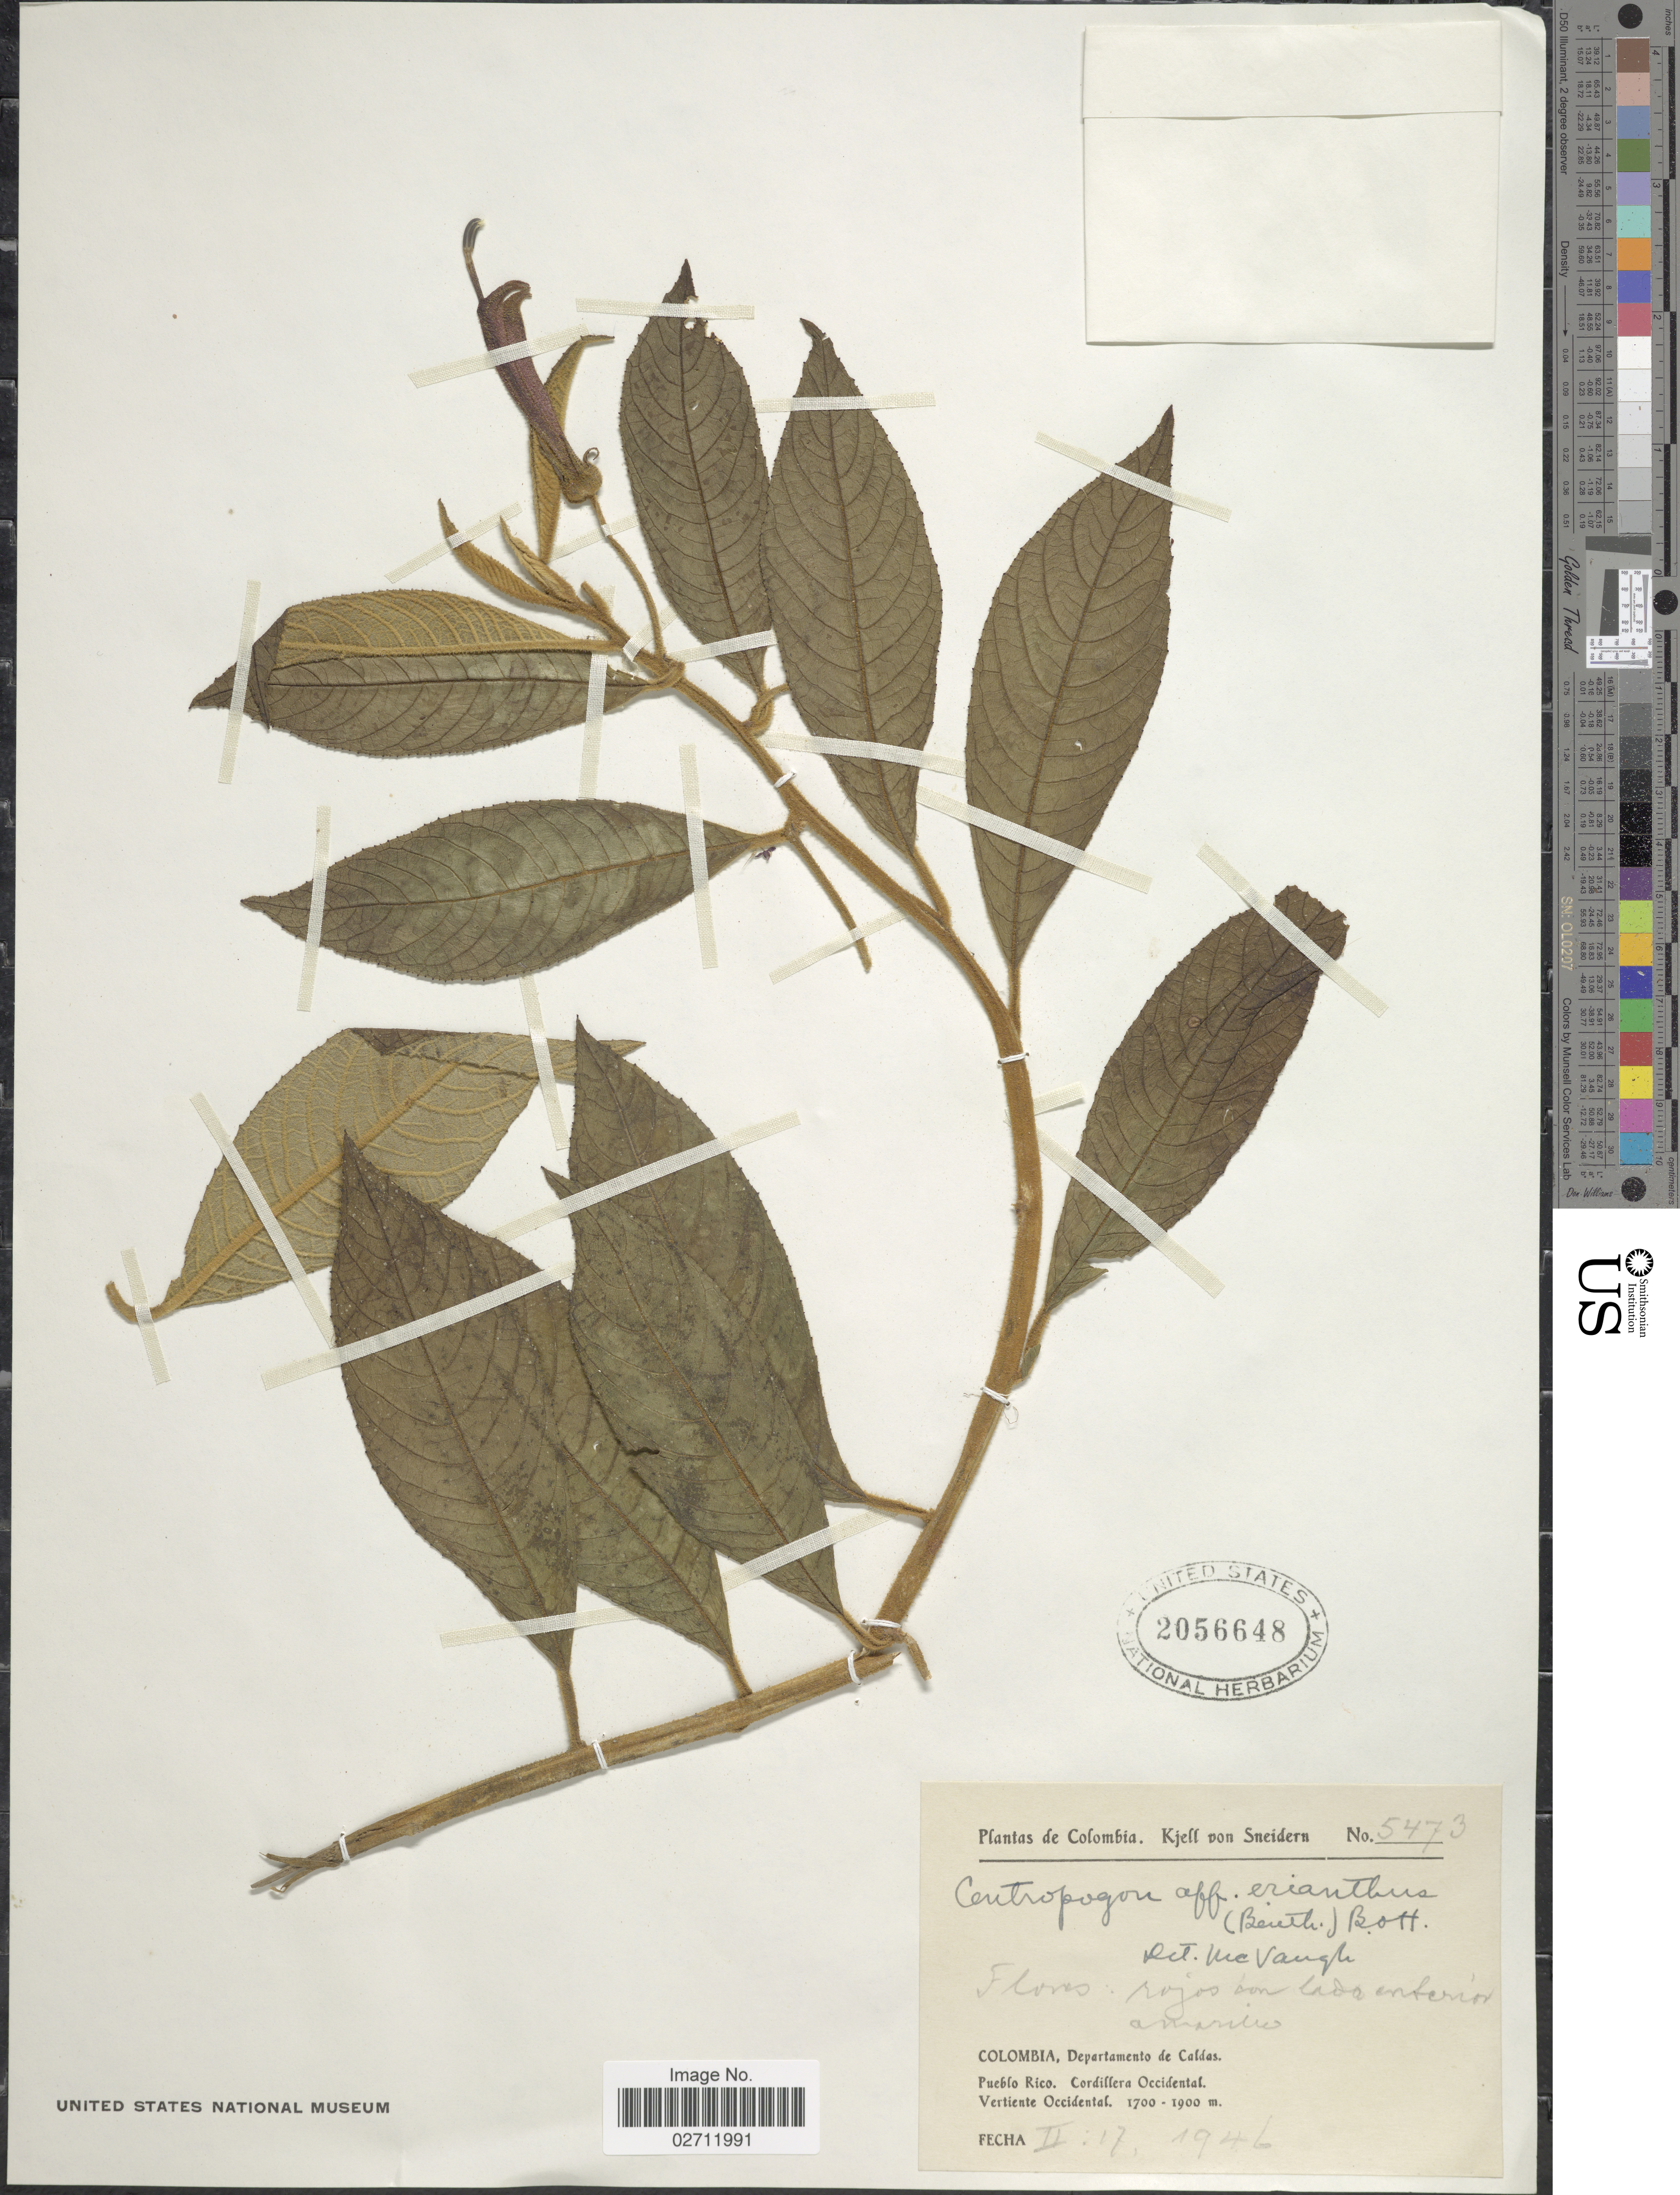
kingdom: Plantae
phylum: Tracheophyta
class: Magnoliopsida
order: Asterales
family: Campanulaceae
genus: Centropogon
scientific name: Centropogon erianthus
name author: (Benth.) Benth. & Hook. f. ex Drake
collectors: K. von Sneidern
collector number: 5473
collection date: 1946-02-17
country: Colombia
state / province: Caldas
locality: Pueblo Rico, Cordillera Occidental, Vertiente Occidental.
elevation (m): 1700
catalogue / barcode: US 2056648